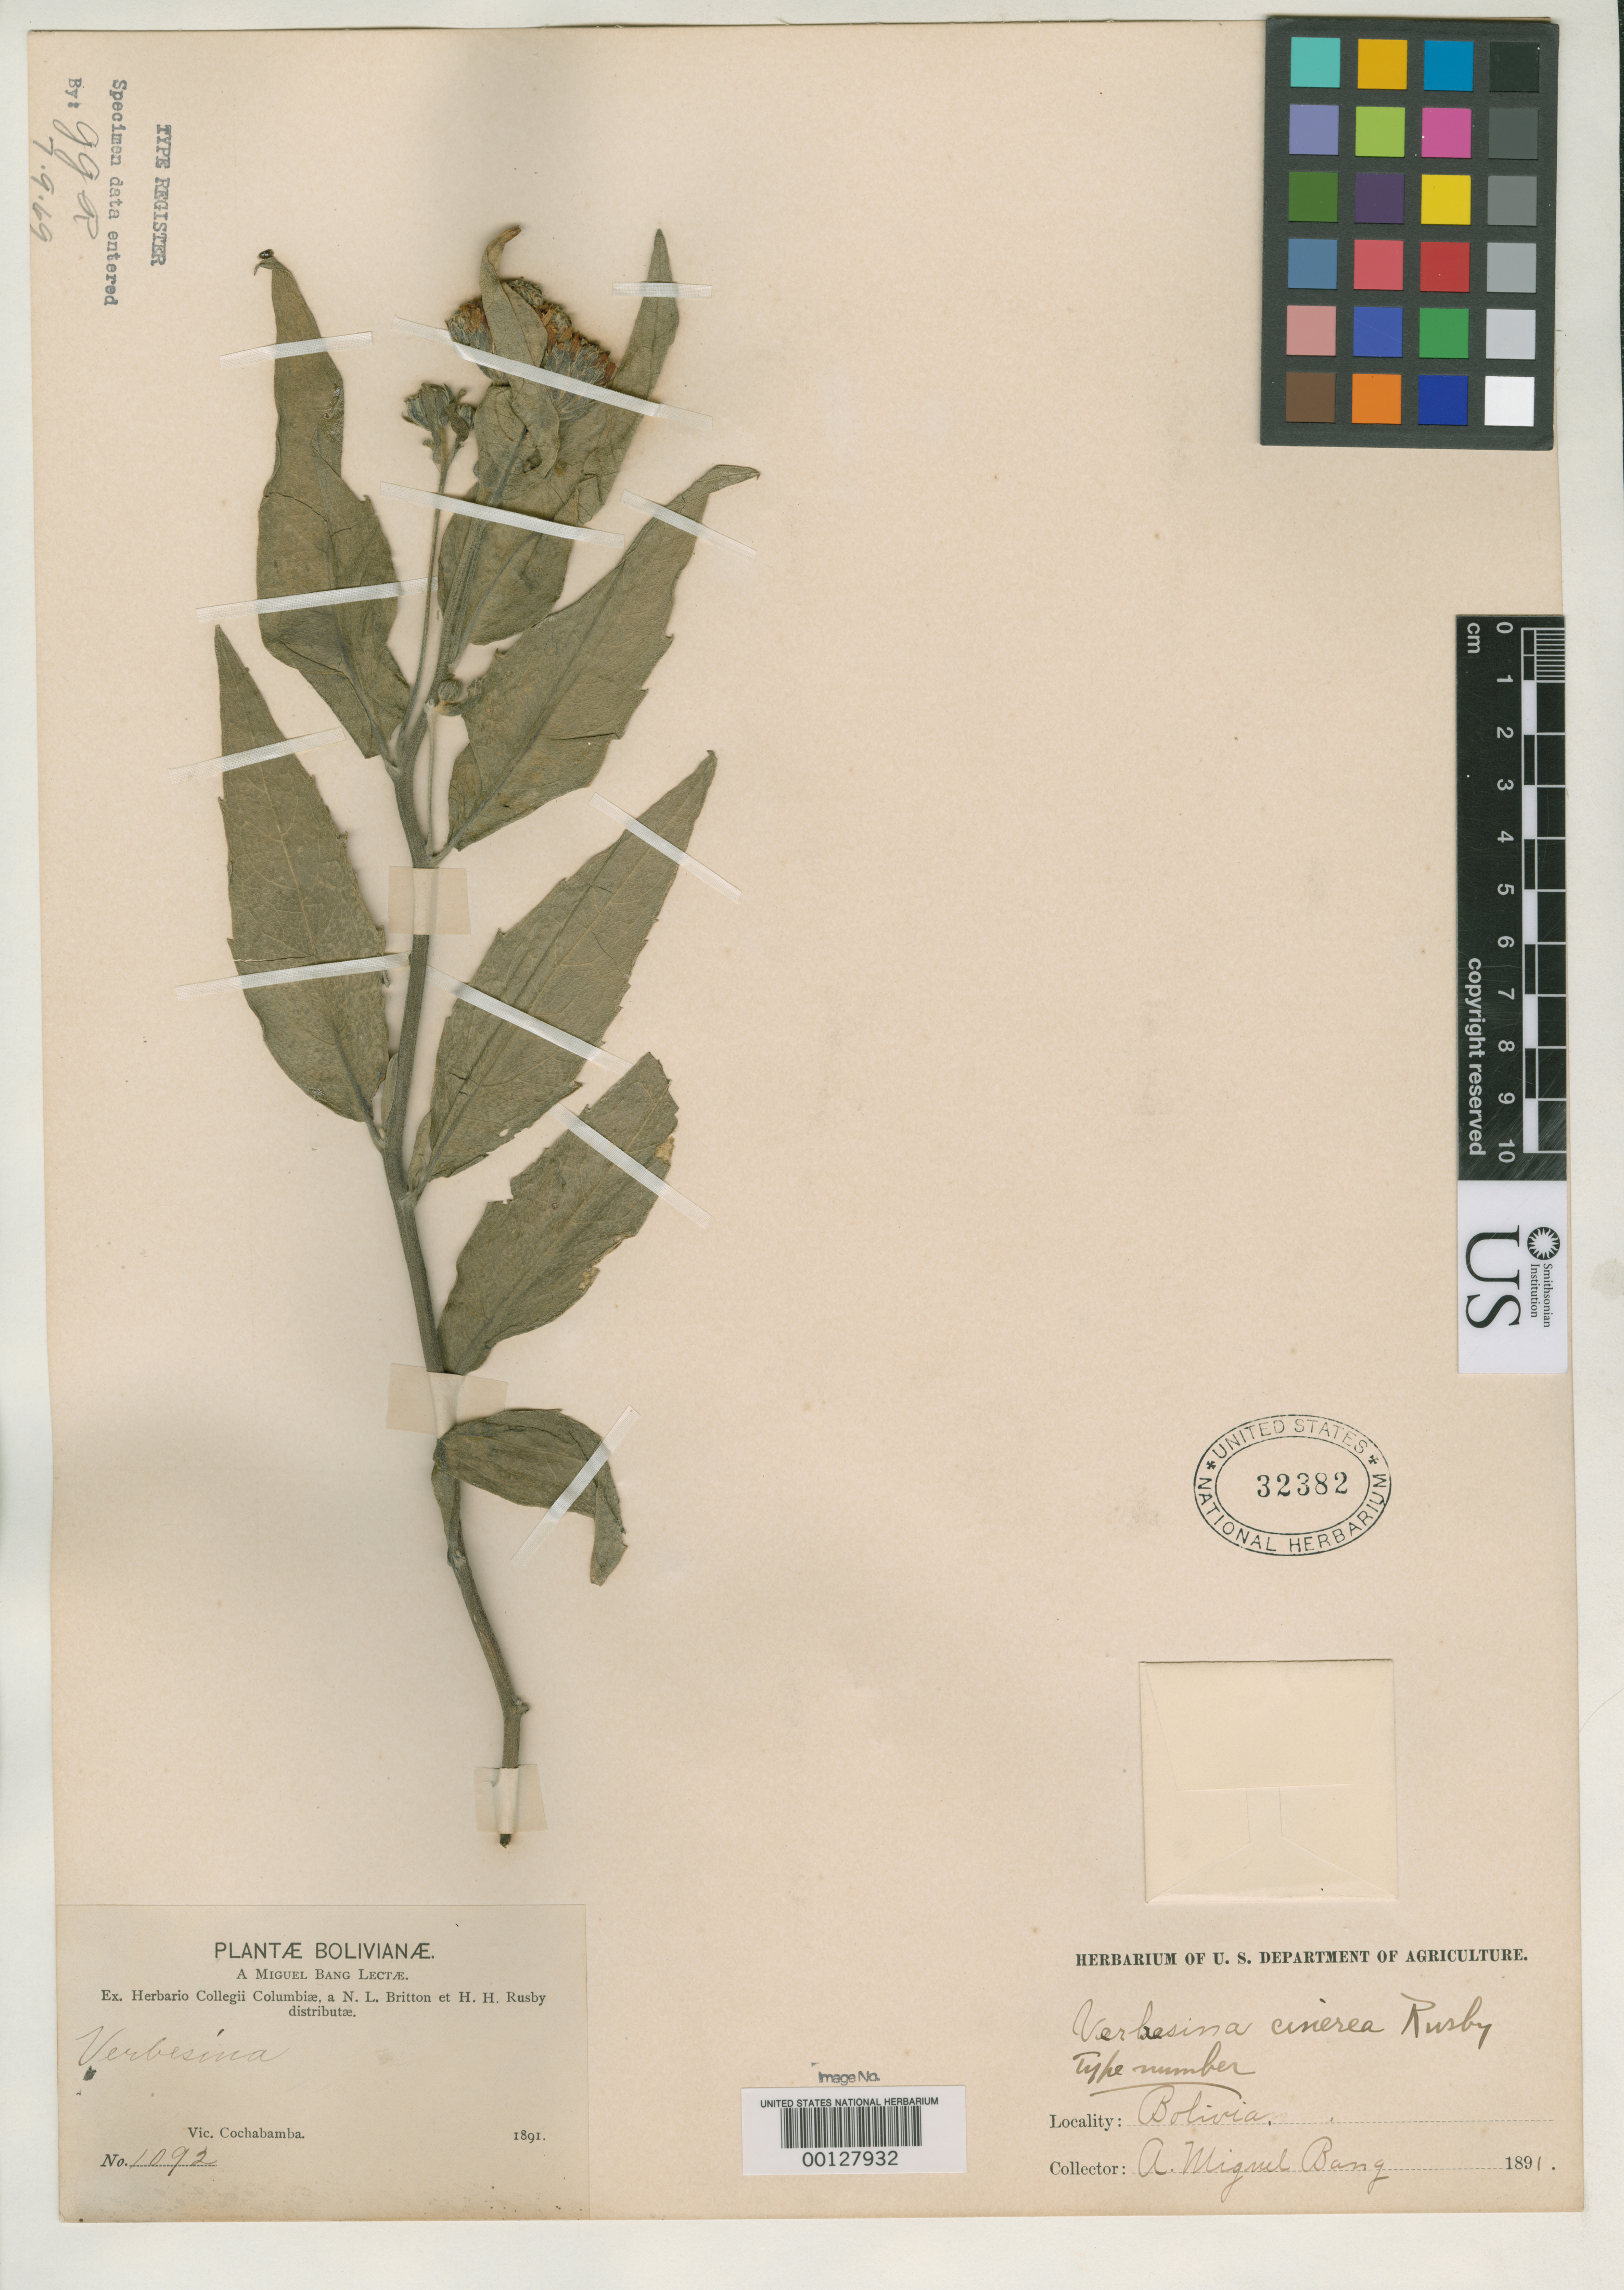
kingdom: Plantae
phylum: Tracheophyta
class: Magnoliopsida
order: Asterales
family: Asteraceae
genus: Verbesina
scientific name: Verbesina cinerea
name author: Rusby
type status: Isotype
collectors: M. Bang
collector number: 1092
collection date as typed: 1891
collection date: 1891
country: Bolivia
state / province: Cochabamba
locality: Below Cochabamba.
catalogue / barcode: US 32382